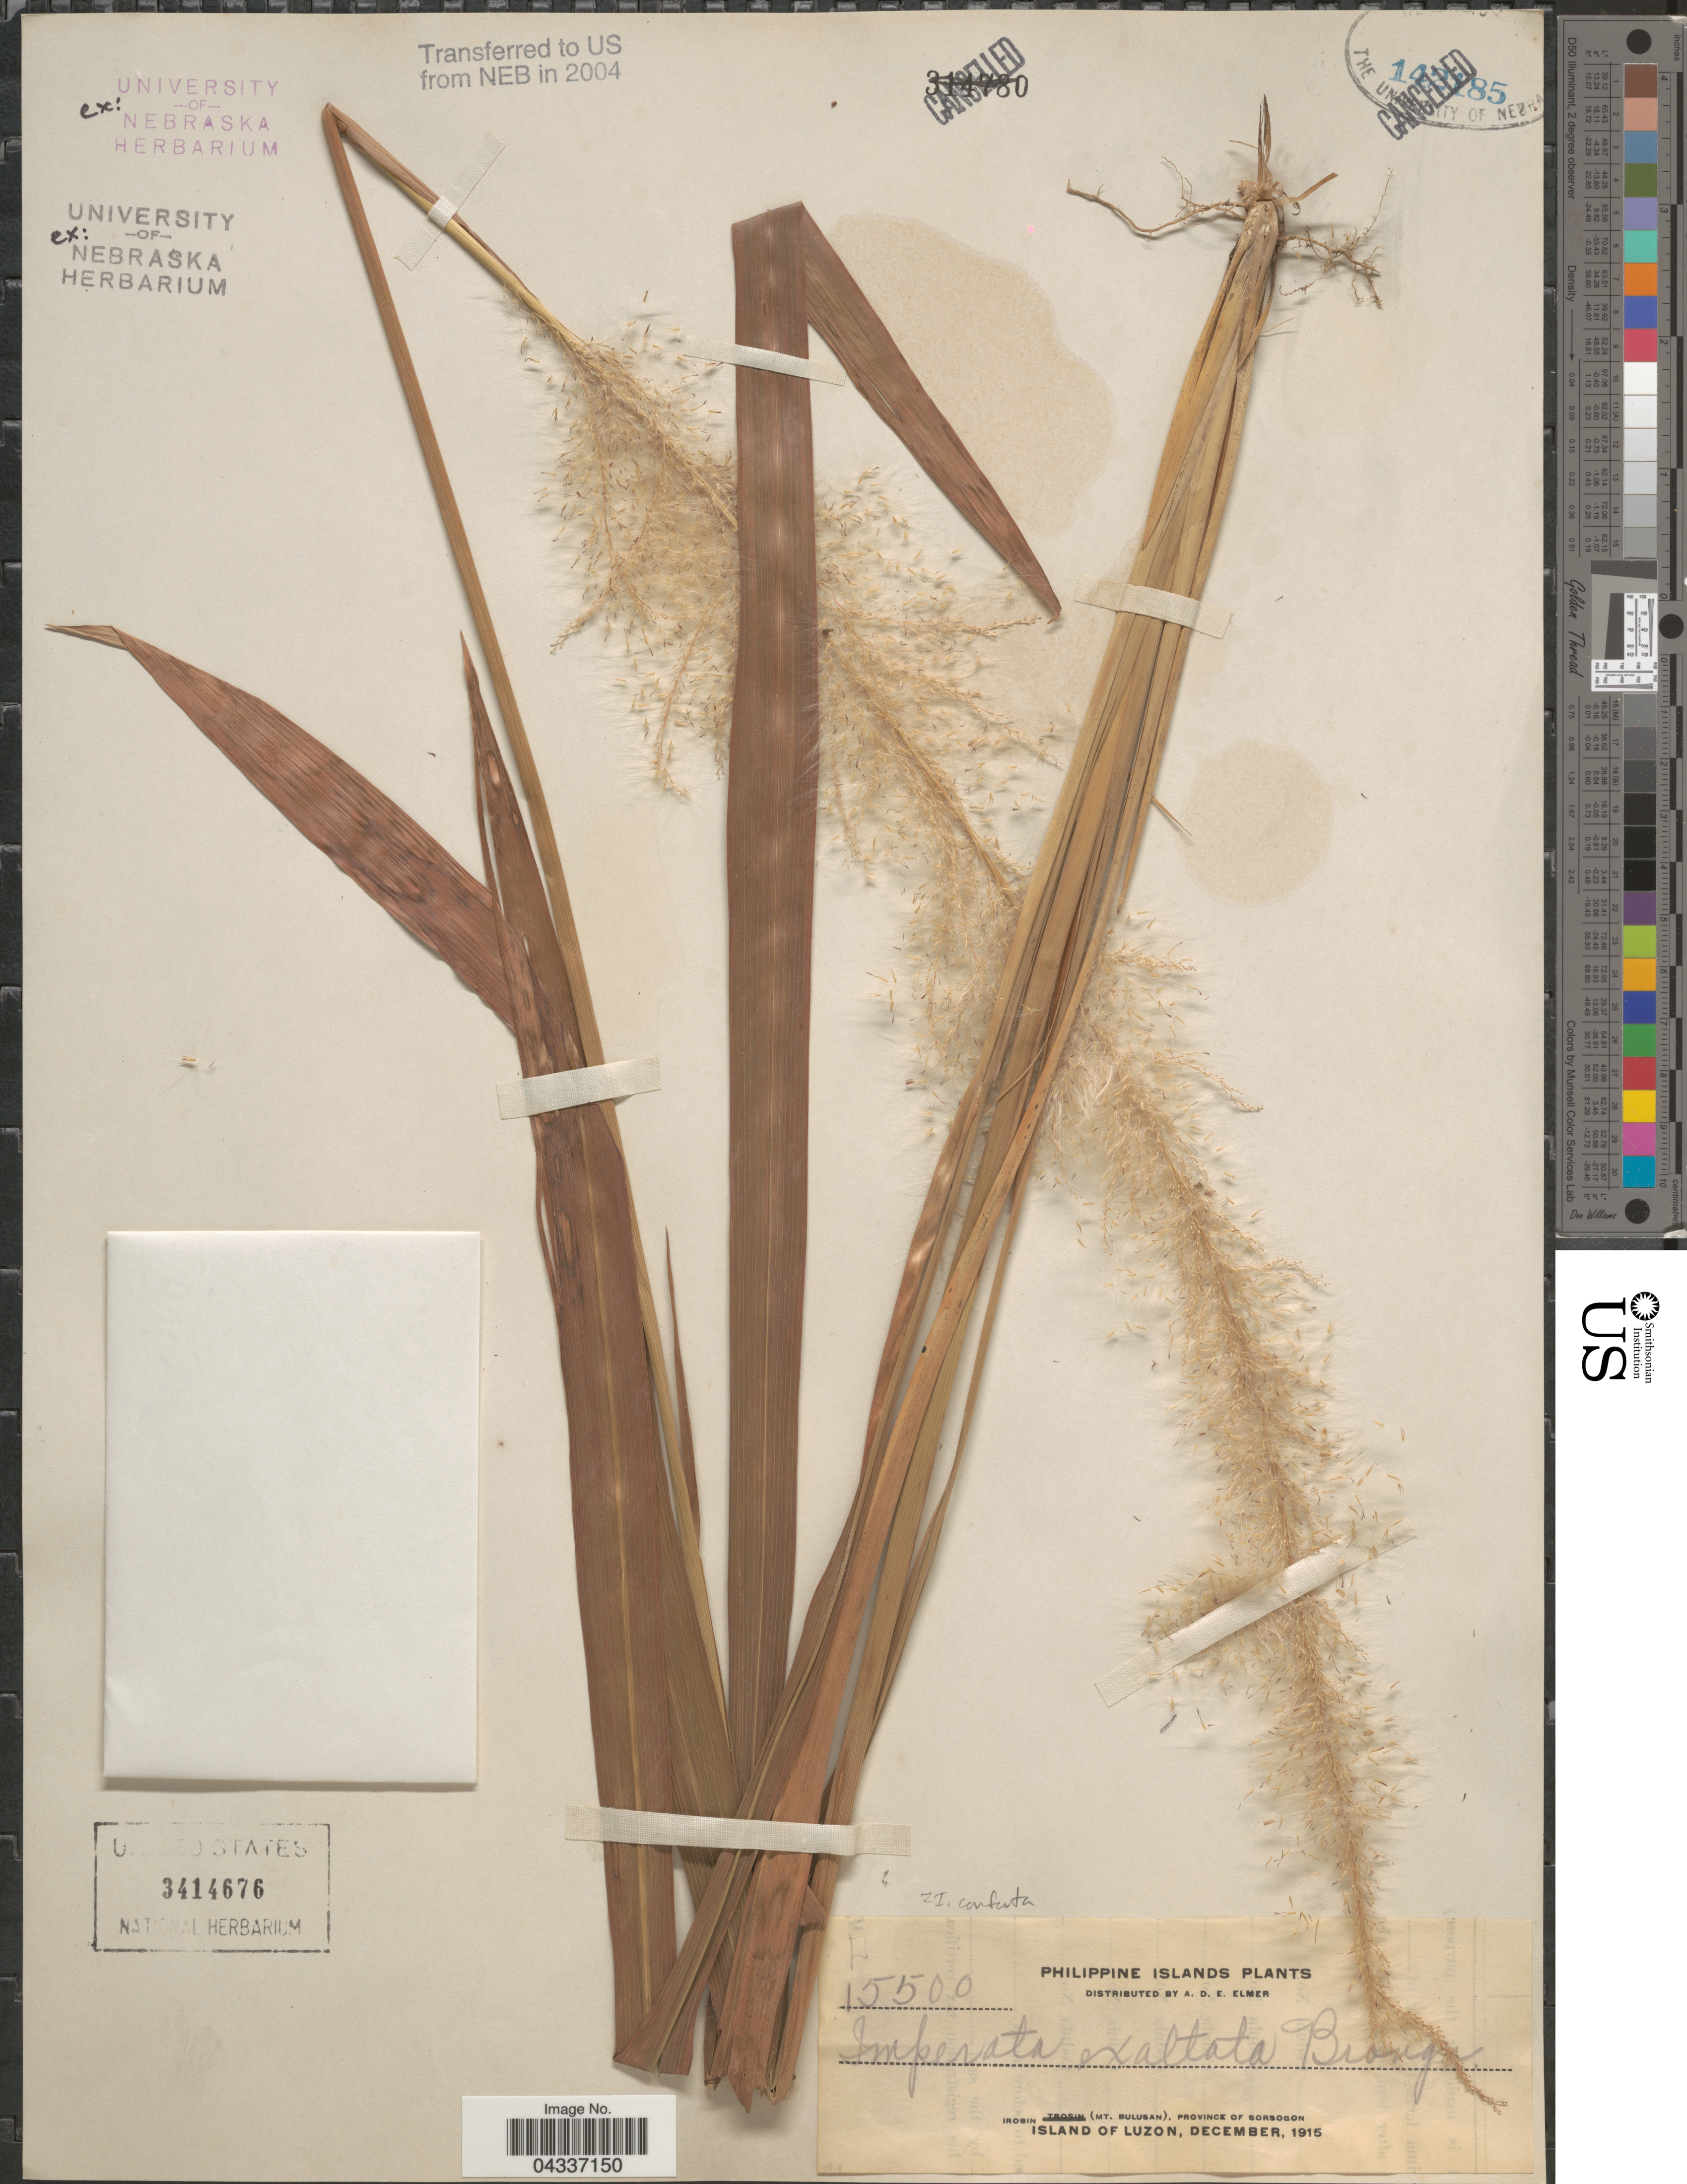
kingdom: Plantae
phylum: Tracheophyta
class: Liliopsida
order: Poales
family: Poaceae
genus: Imperata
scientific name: Imperata conferta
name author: (J. Presl) Ohwi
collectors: A. D. E. Elmer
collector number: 15500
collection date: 1915-12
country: Philippines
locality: Irosin (Mt. Bulusan), Province of Sorsogon. Island of Luzon.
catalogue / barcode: US 3414676